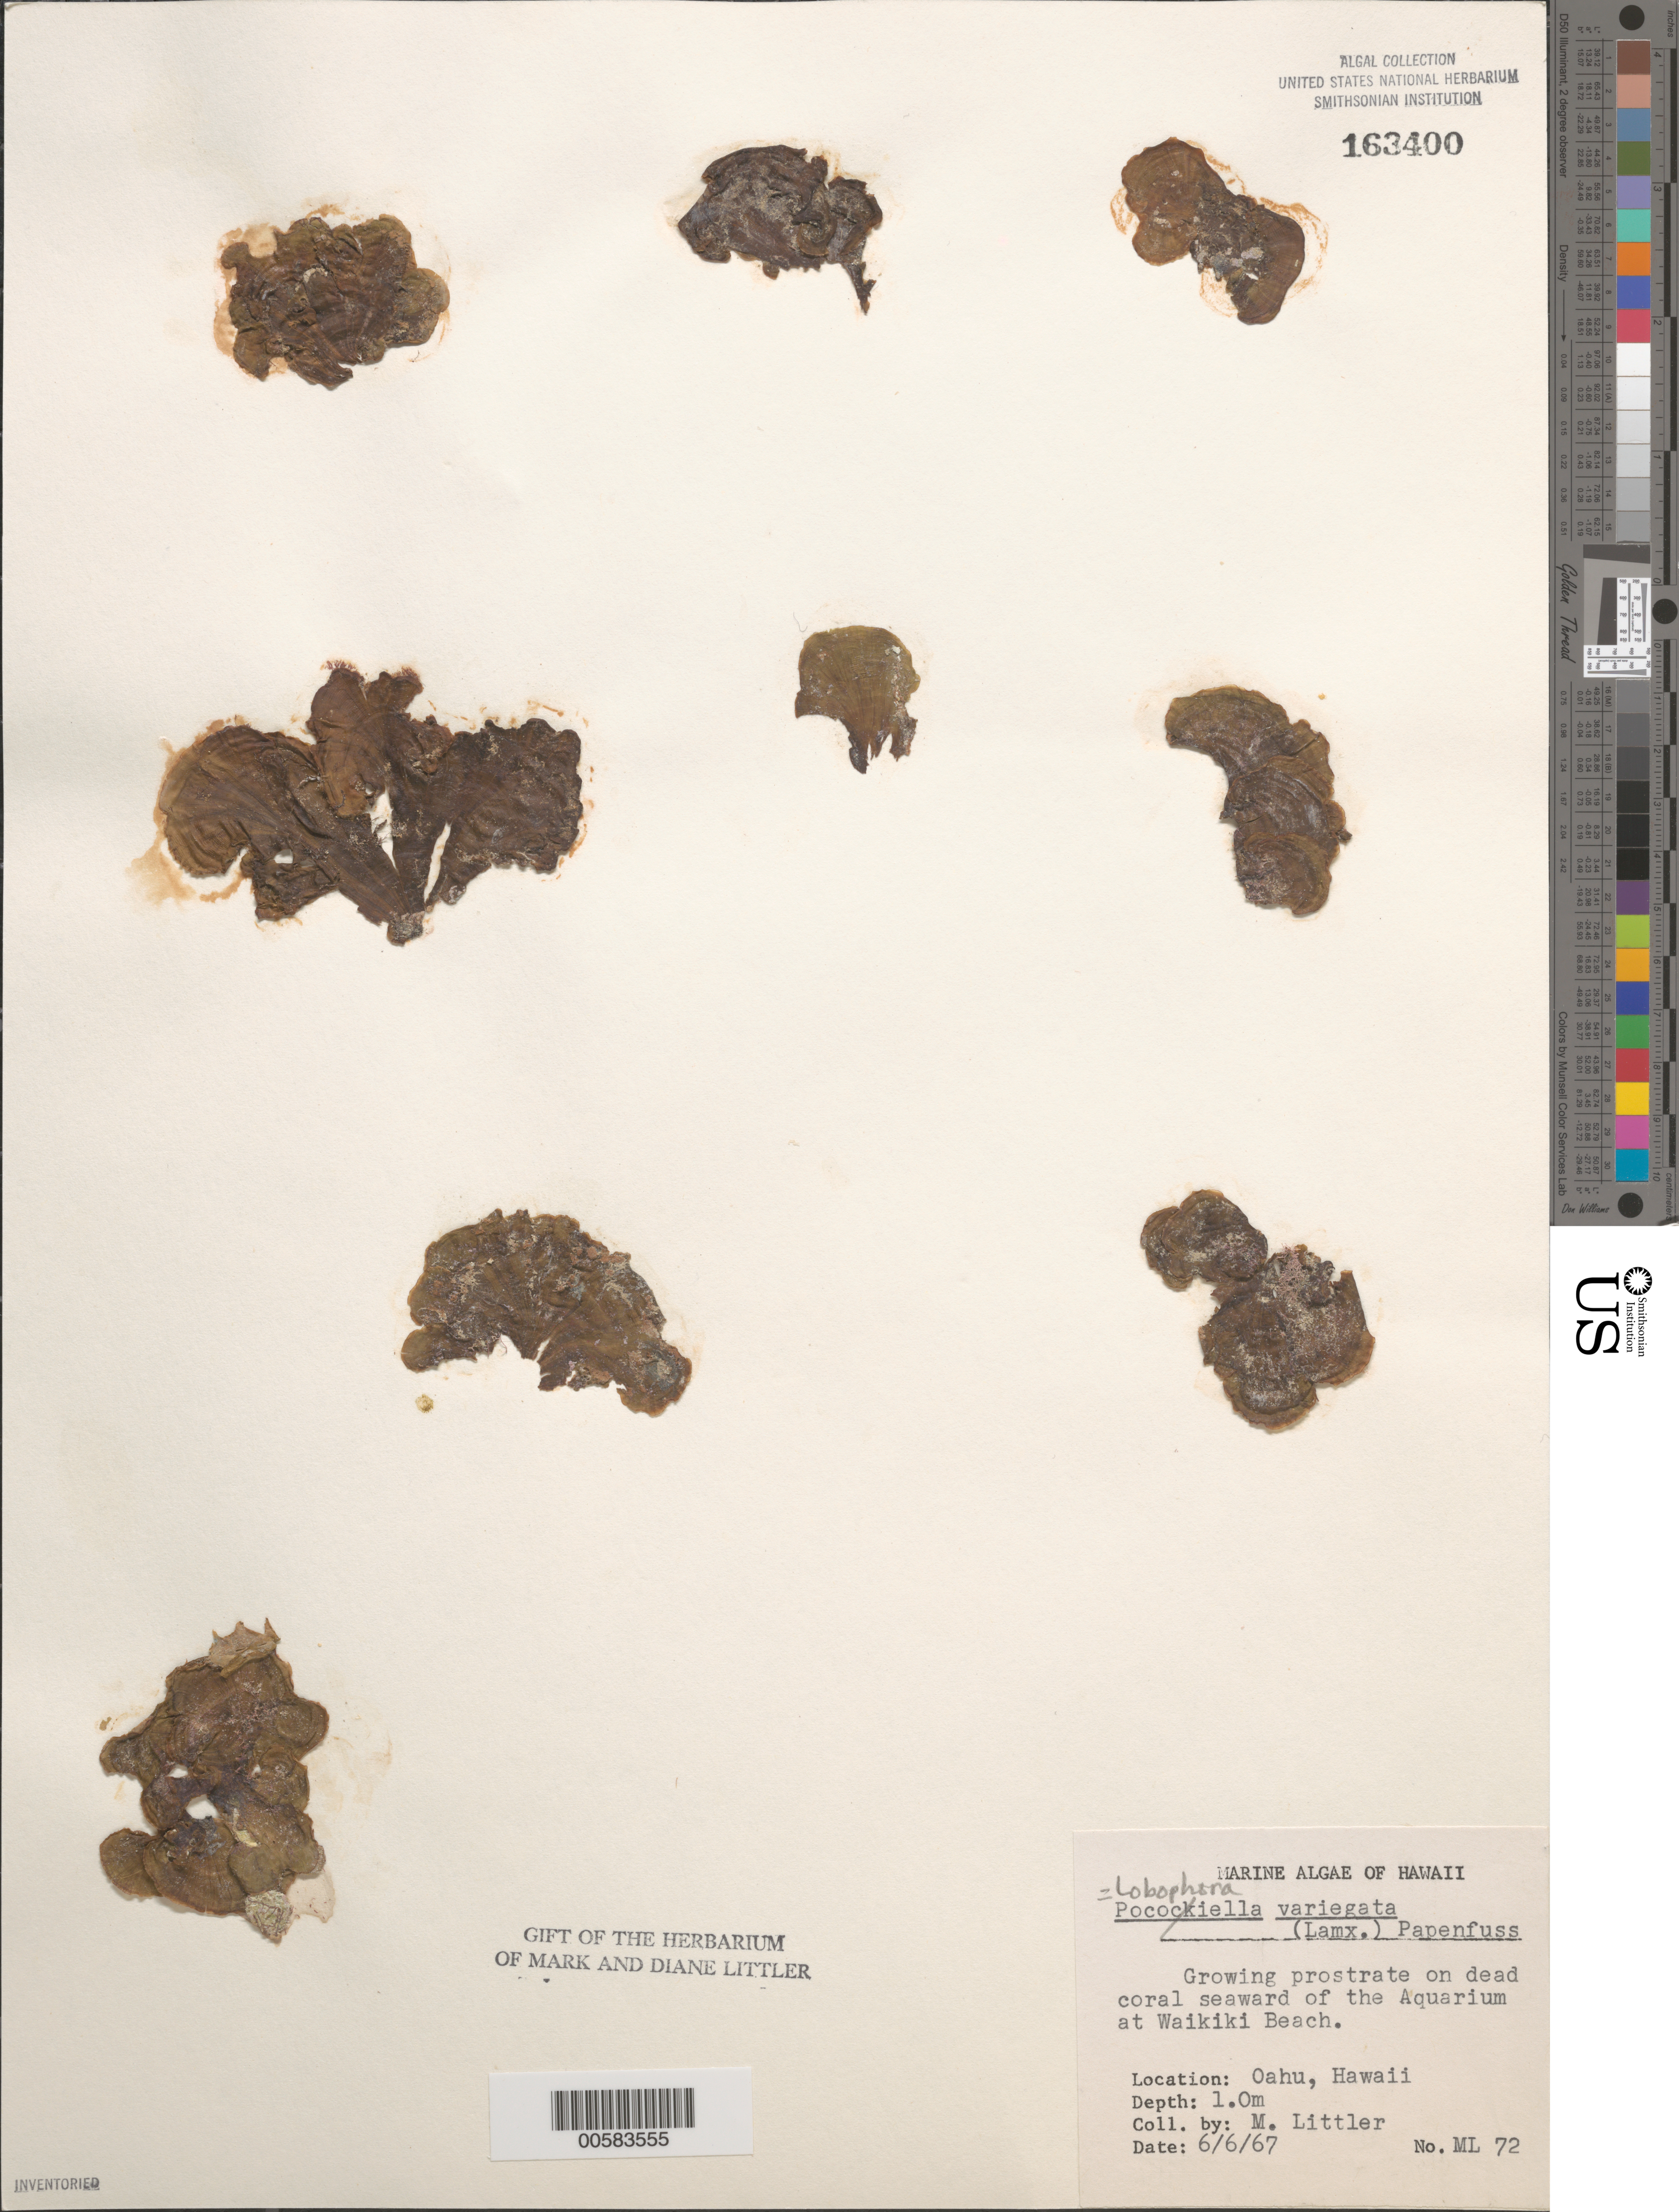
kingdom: Chromista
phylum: Ochrophyta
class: Phaeophyceae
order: Dictyotales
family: Dictyotaceae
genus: Lobophora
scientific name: Lobophora variegata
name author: (J.V.Lamouroux) Womersley & E.C. Oliveira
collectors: M. M. Littler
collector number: ML 72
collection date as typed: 06 Jun 1967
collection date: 1967-06-06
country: United States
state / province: Hawaii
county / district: Honolulu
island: Oahu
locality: Waikiki Beach near Aquarium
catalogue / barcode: US 163400